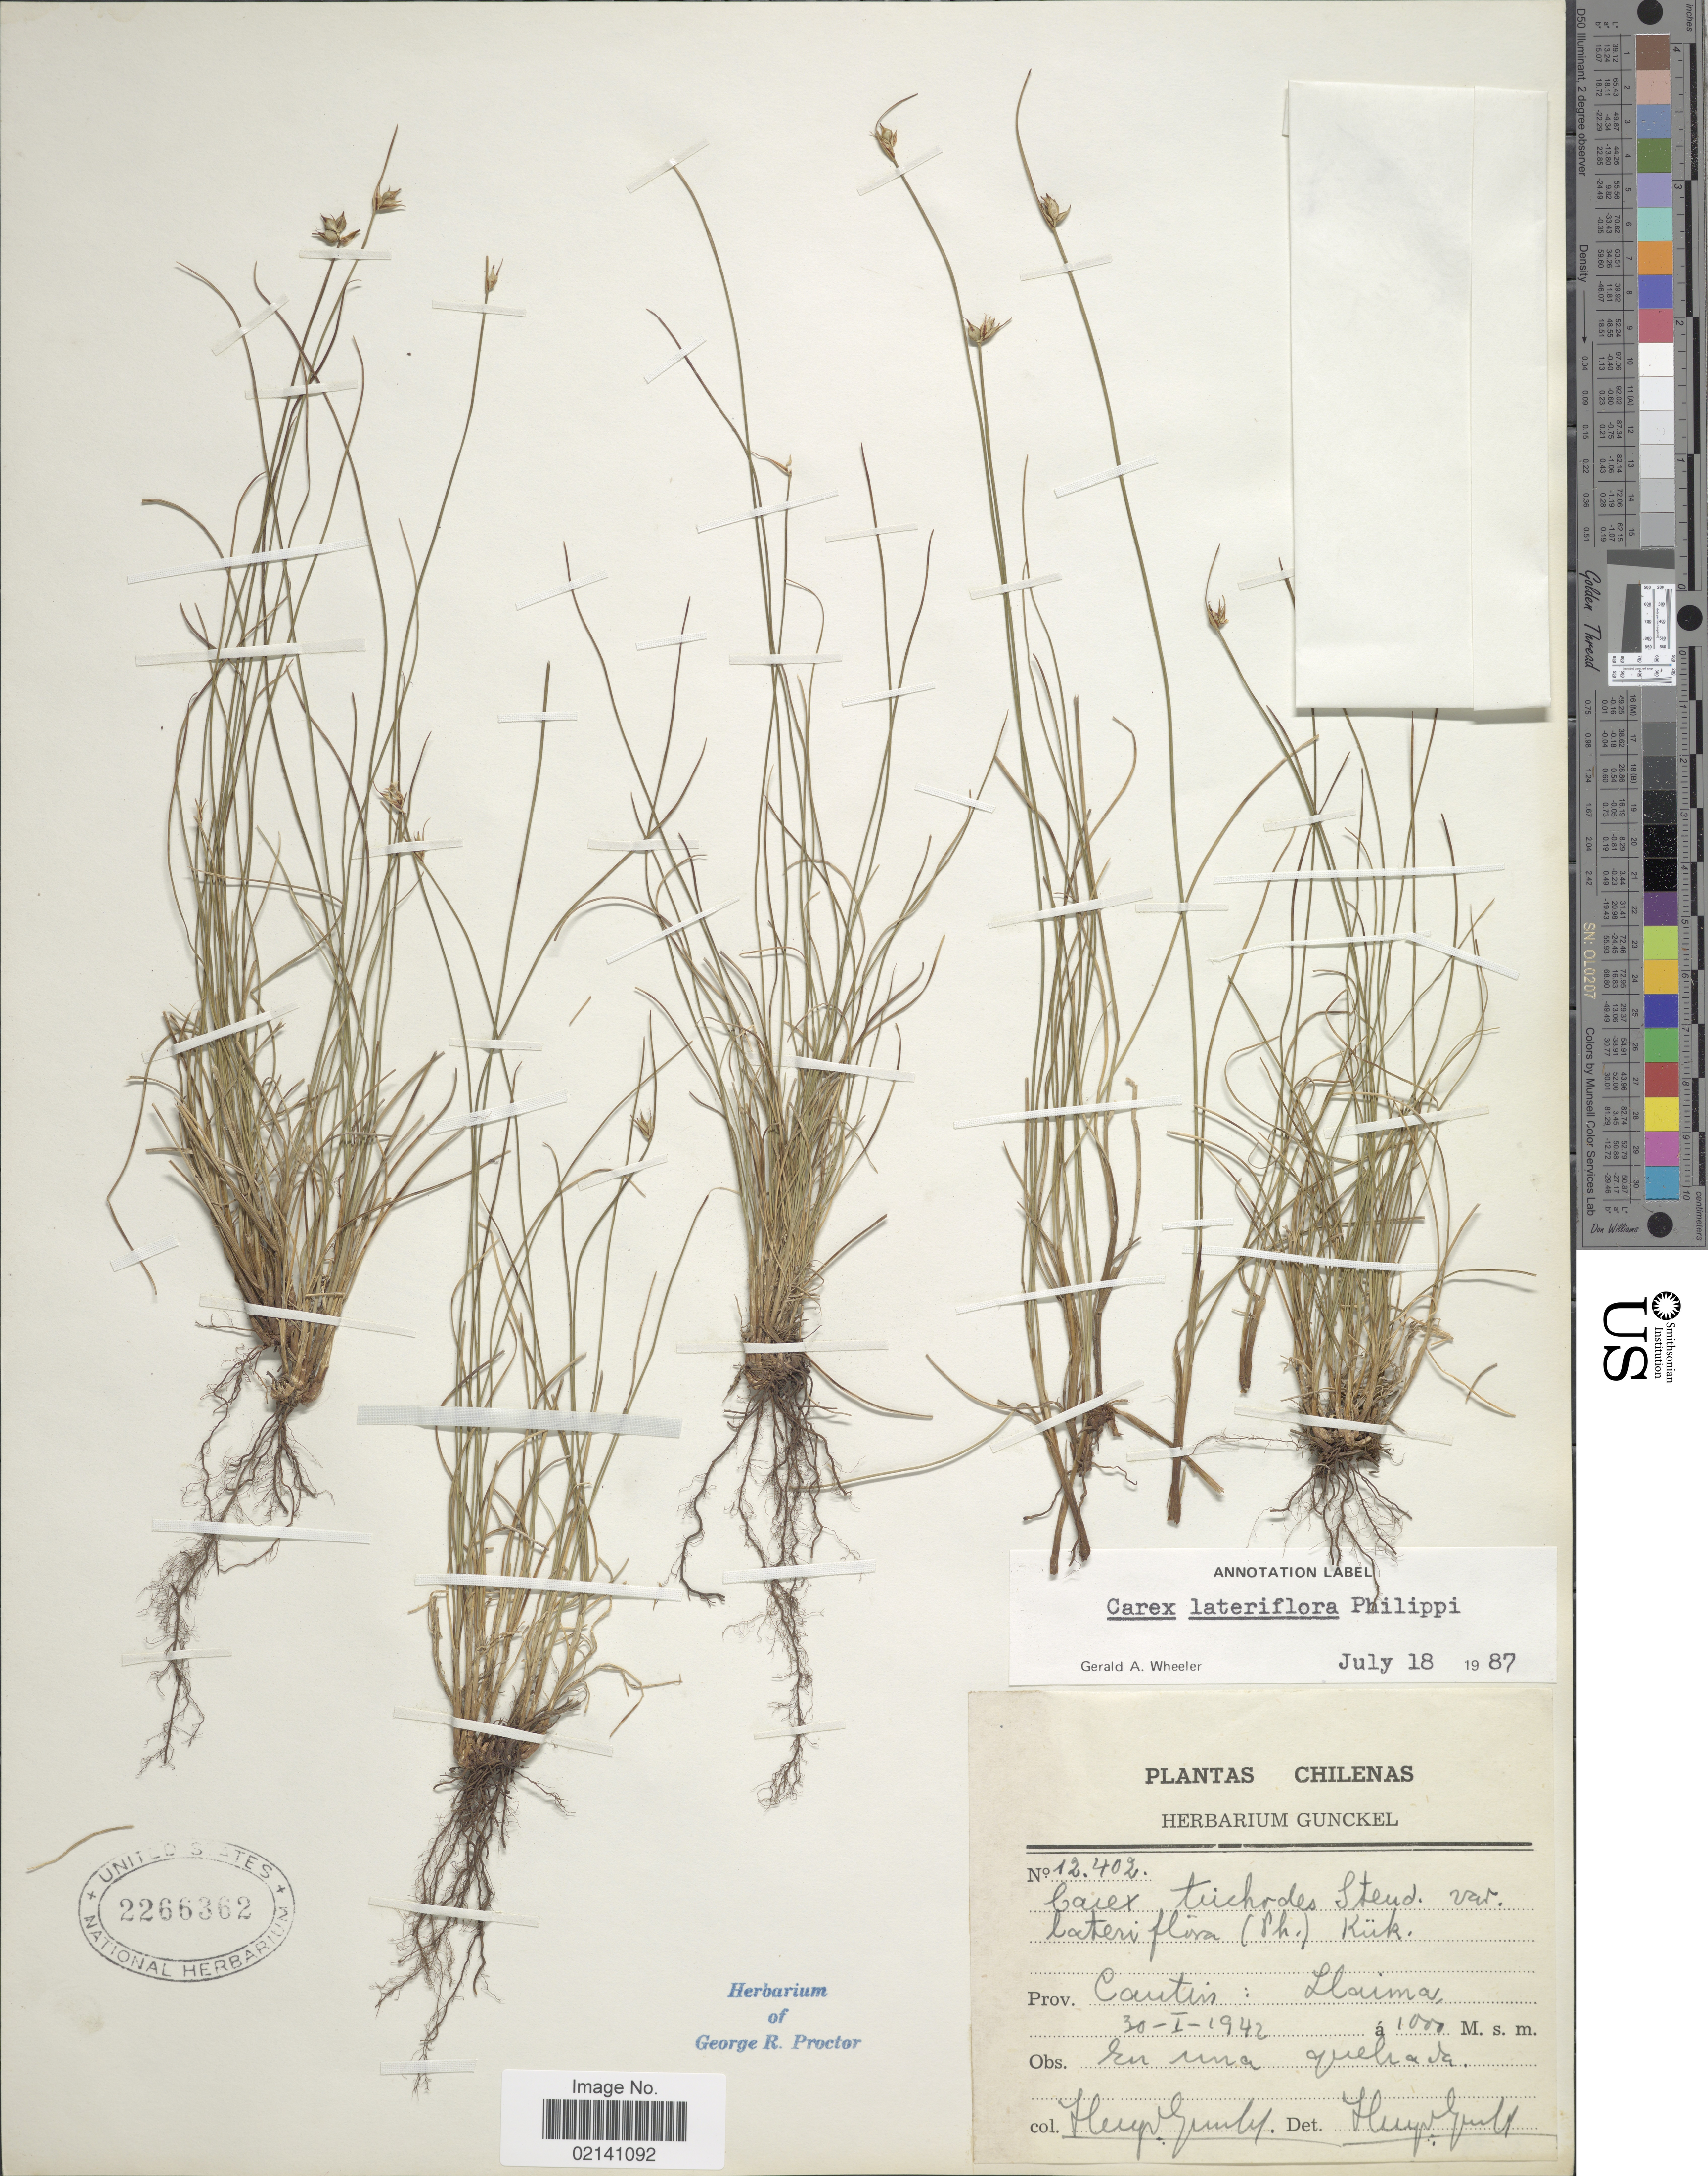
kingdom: Plantae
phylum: Tracheophyta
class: Liliopsida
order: Poales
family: Cyperaceae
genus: Carex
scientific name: Carex lateriflora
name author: Phil.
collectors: H. Gunckel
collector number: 12402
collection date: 1942-01-30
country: Chile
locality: Chilenas, Prov. Cautin, Llaima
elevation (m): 1000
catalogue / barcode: US 2266362